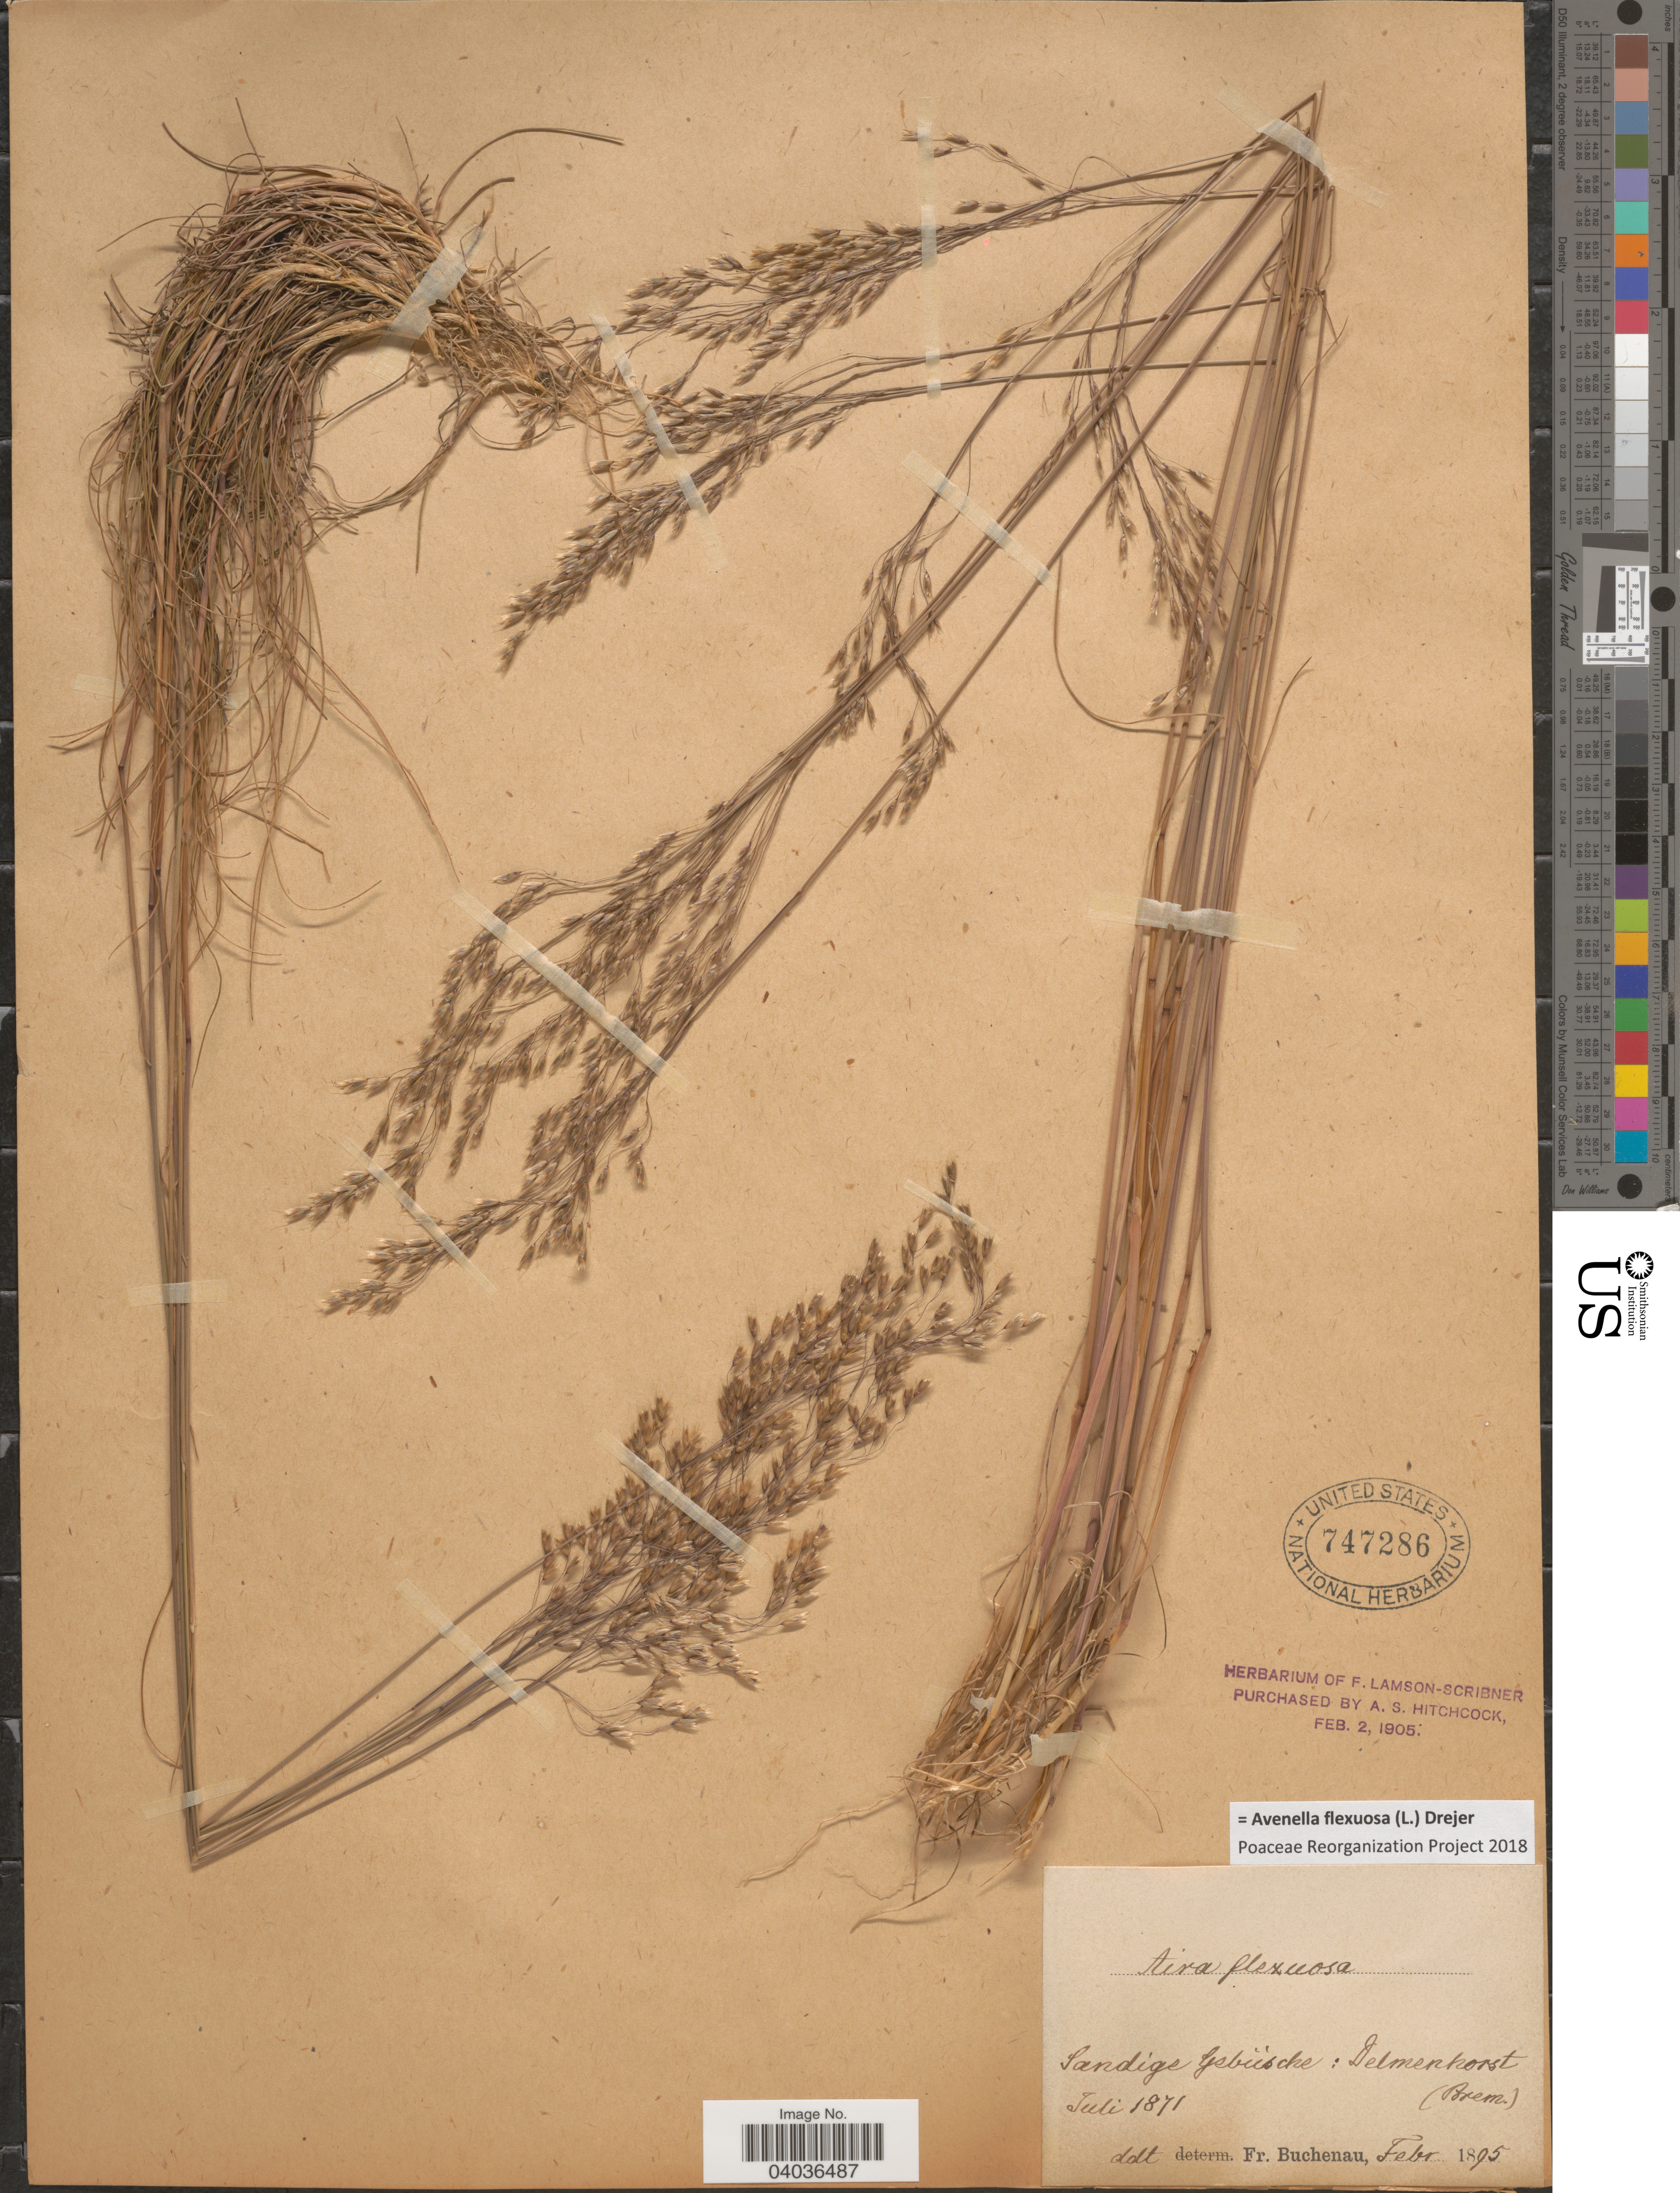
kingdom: Plantae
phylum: Tracheophyta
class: Liliopsida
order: Poales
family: Poaceae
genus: Avenella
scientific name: Avenella flexuosa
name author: (L.) Drejer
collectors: F. Buchenau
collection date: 1871-07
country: Germany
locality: Sandige Gebüsche: Delmenhorst (Brem).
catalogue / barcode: US 747286